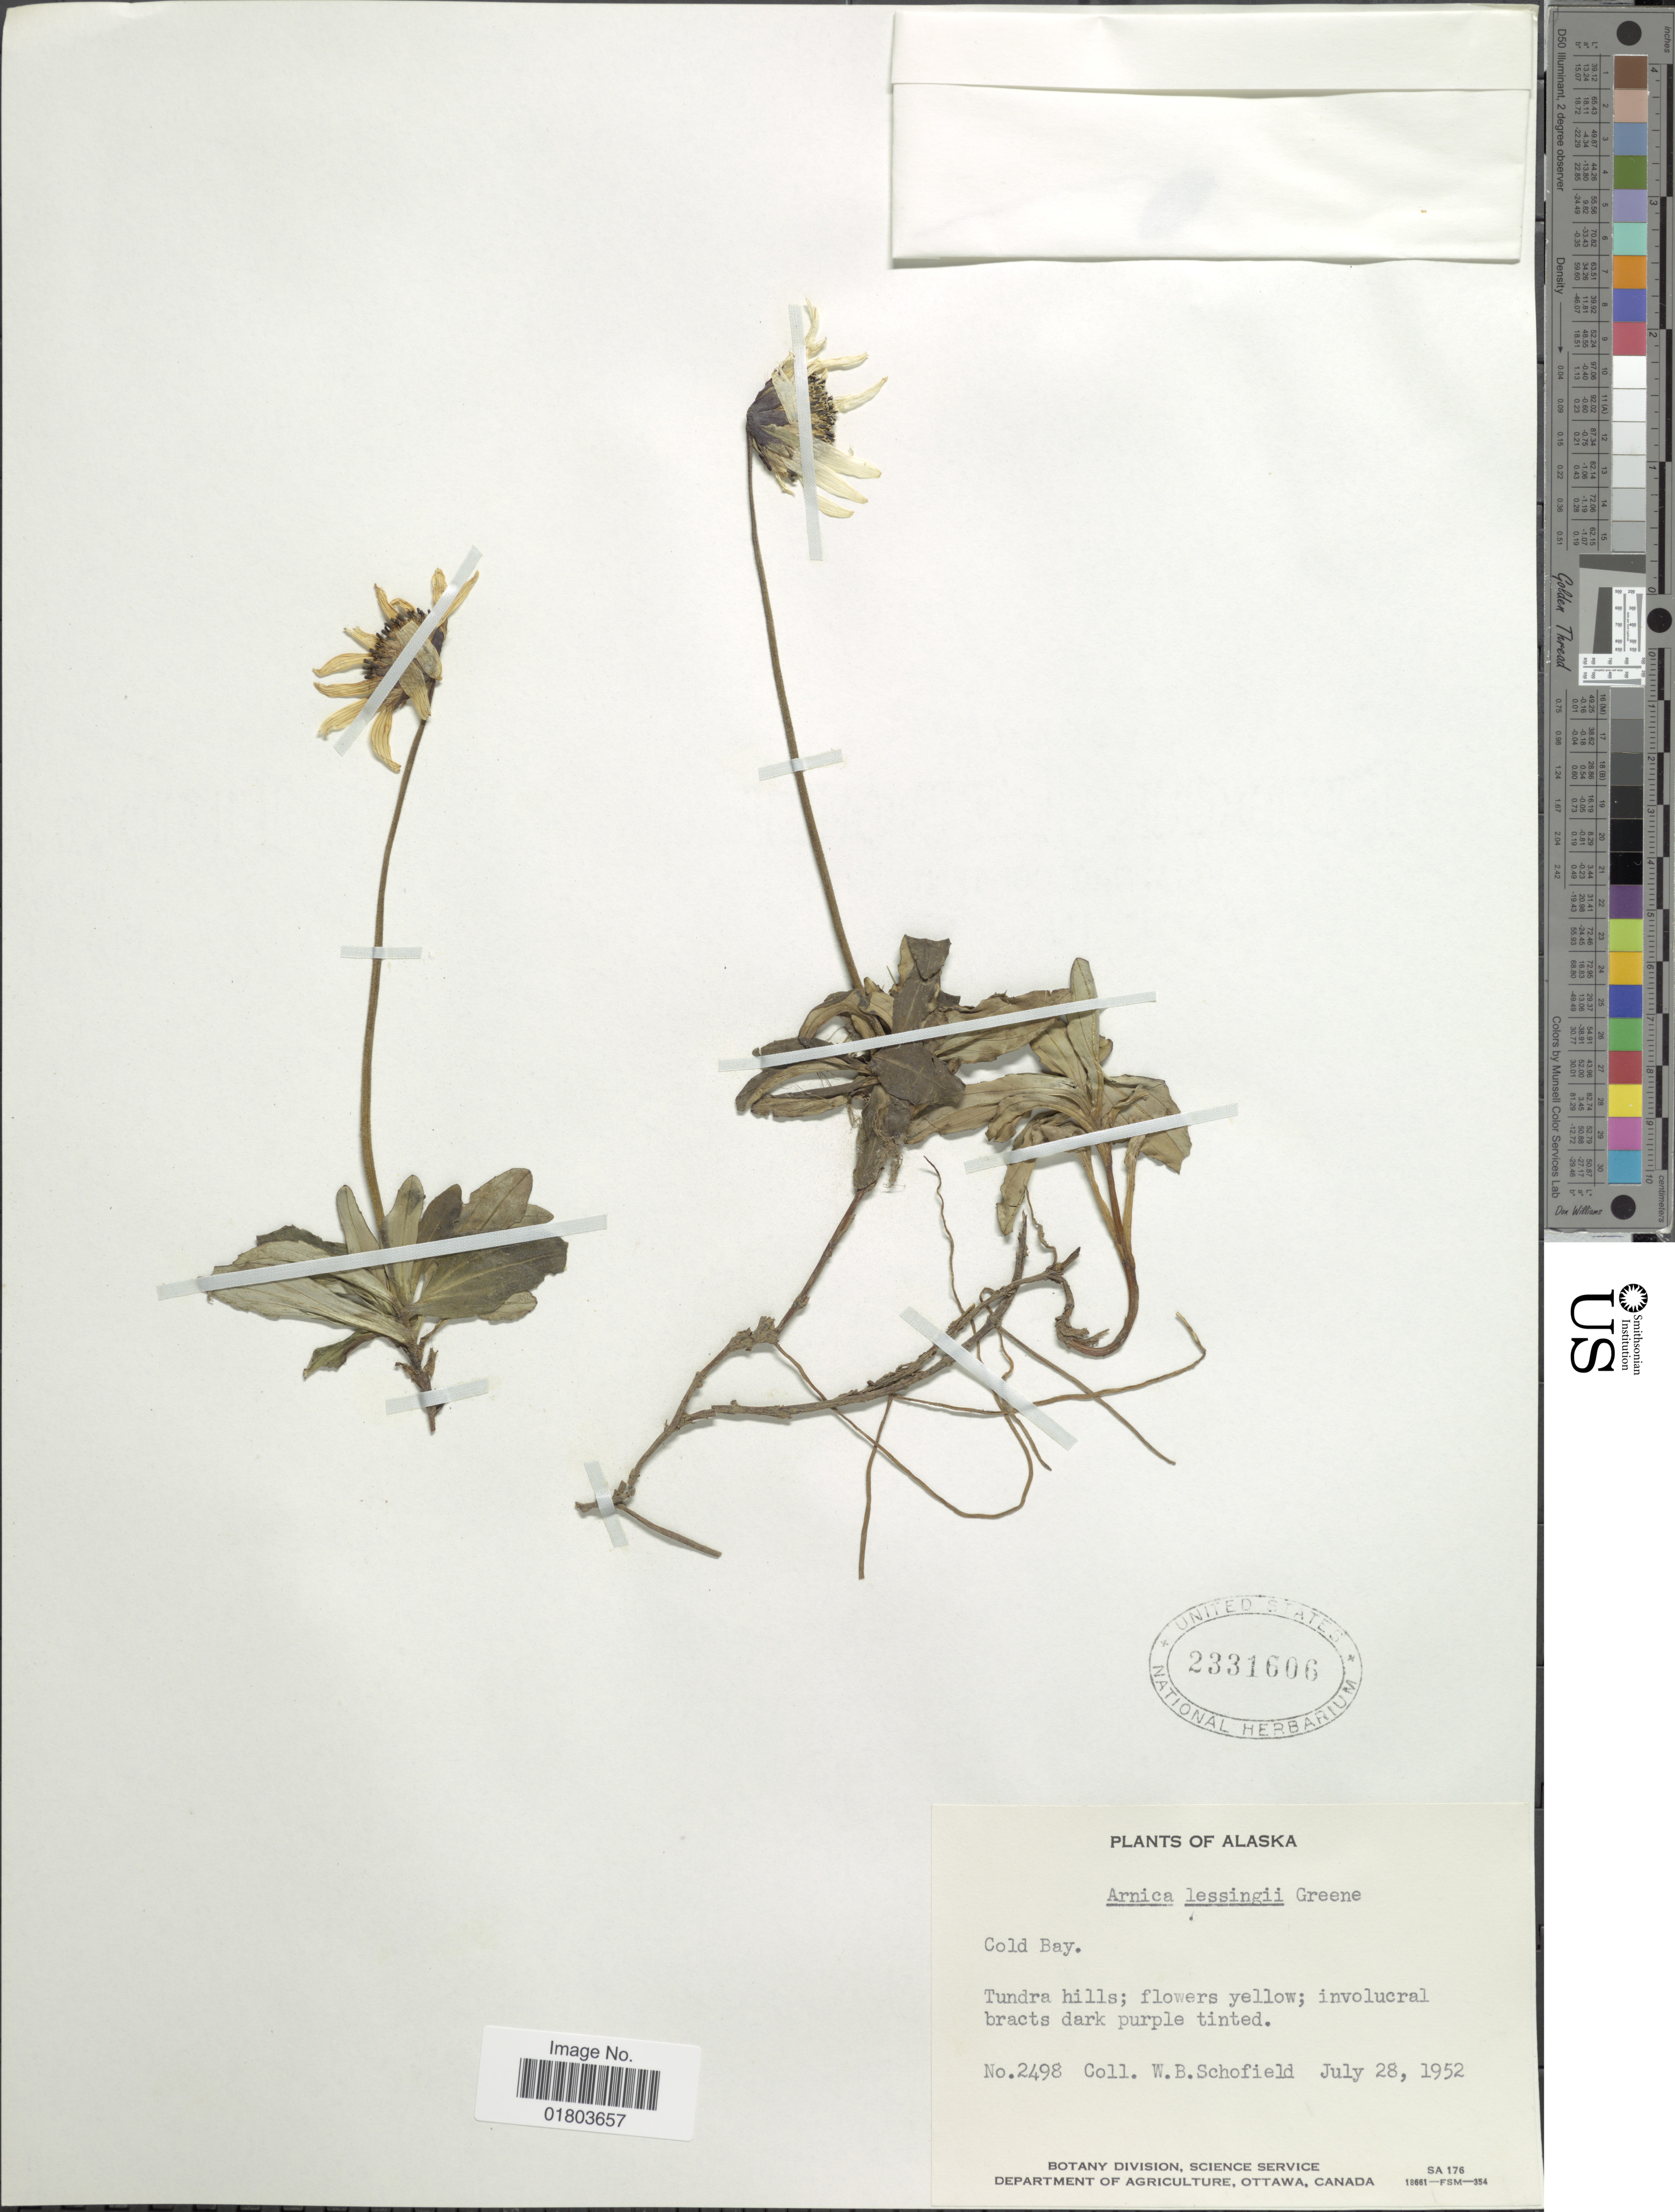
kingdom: Plantae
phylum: Tracheophyta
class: Magnoliopsida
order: Asterales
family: Asteraceae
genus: Arnica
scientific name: Arnica lessingii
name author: (Torr. & A. Gray) Greene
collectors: W. Schofield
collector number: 2498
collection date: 1952-07-28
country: United States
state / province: Alaska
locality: Cold Bay, Tundra hills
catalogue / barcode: US 2331606